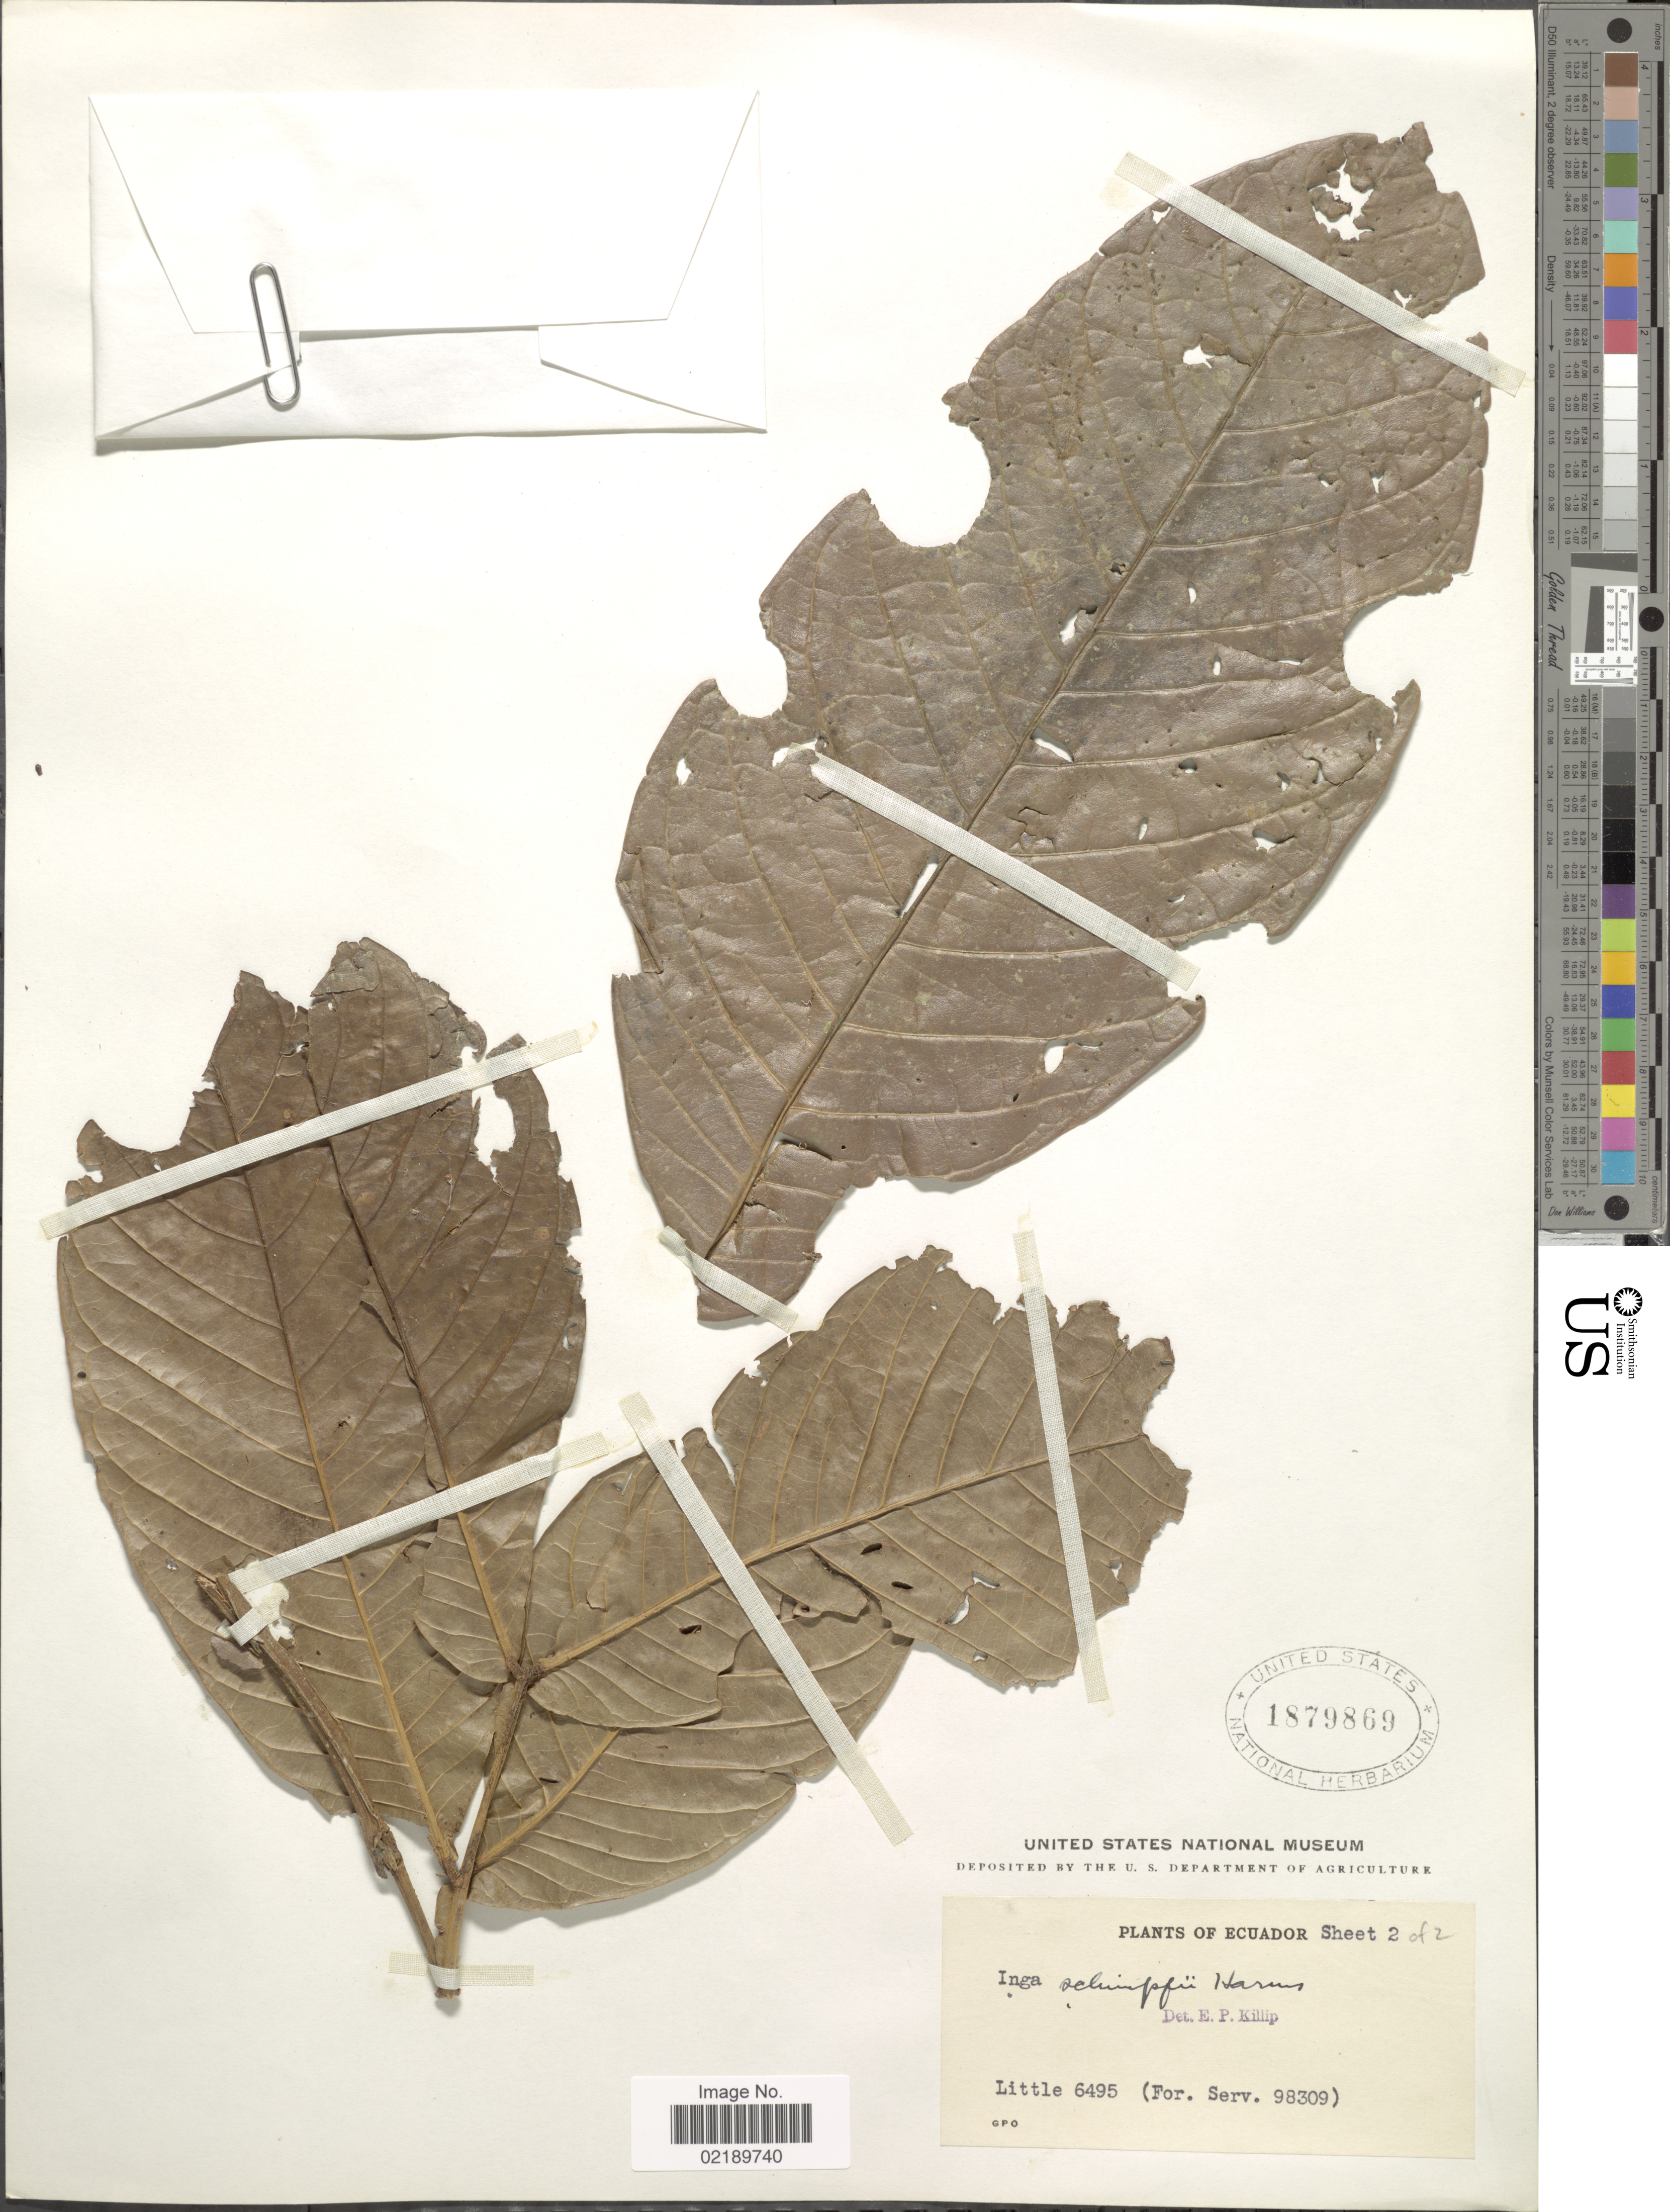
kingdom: Plantae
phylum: Tracheophyta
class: Magnoliopsida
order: Fabales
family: Fabaceae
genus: Inga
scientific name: Inga spectabilis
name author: (Vahl) Willd.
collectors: Little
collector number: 6495/98309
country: Ecuador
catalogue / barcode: US 1879869